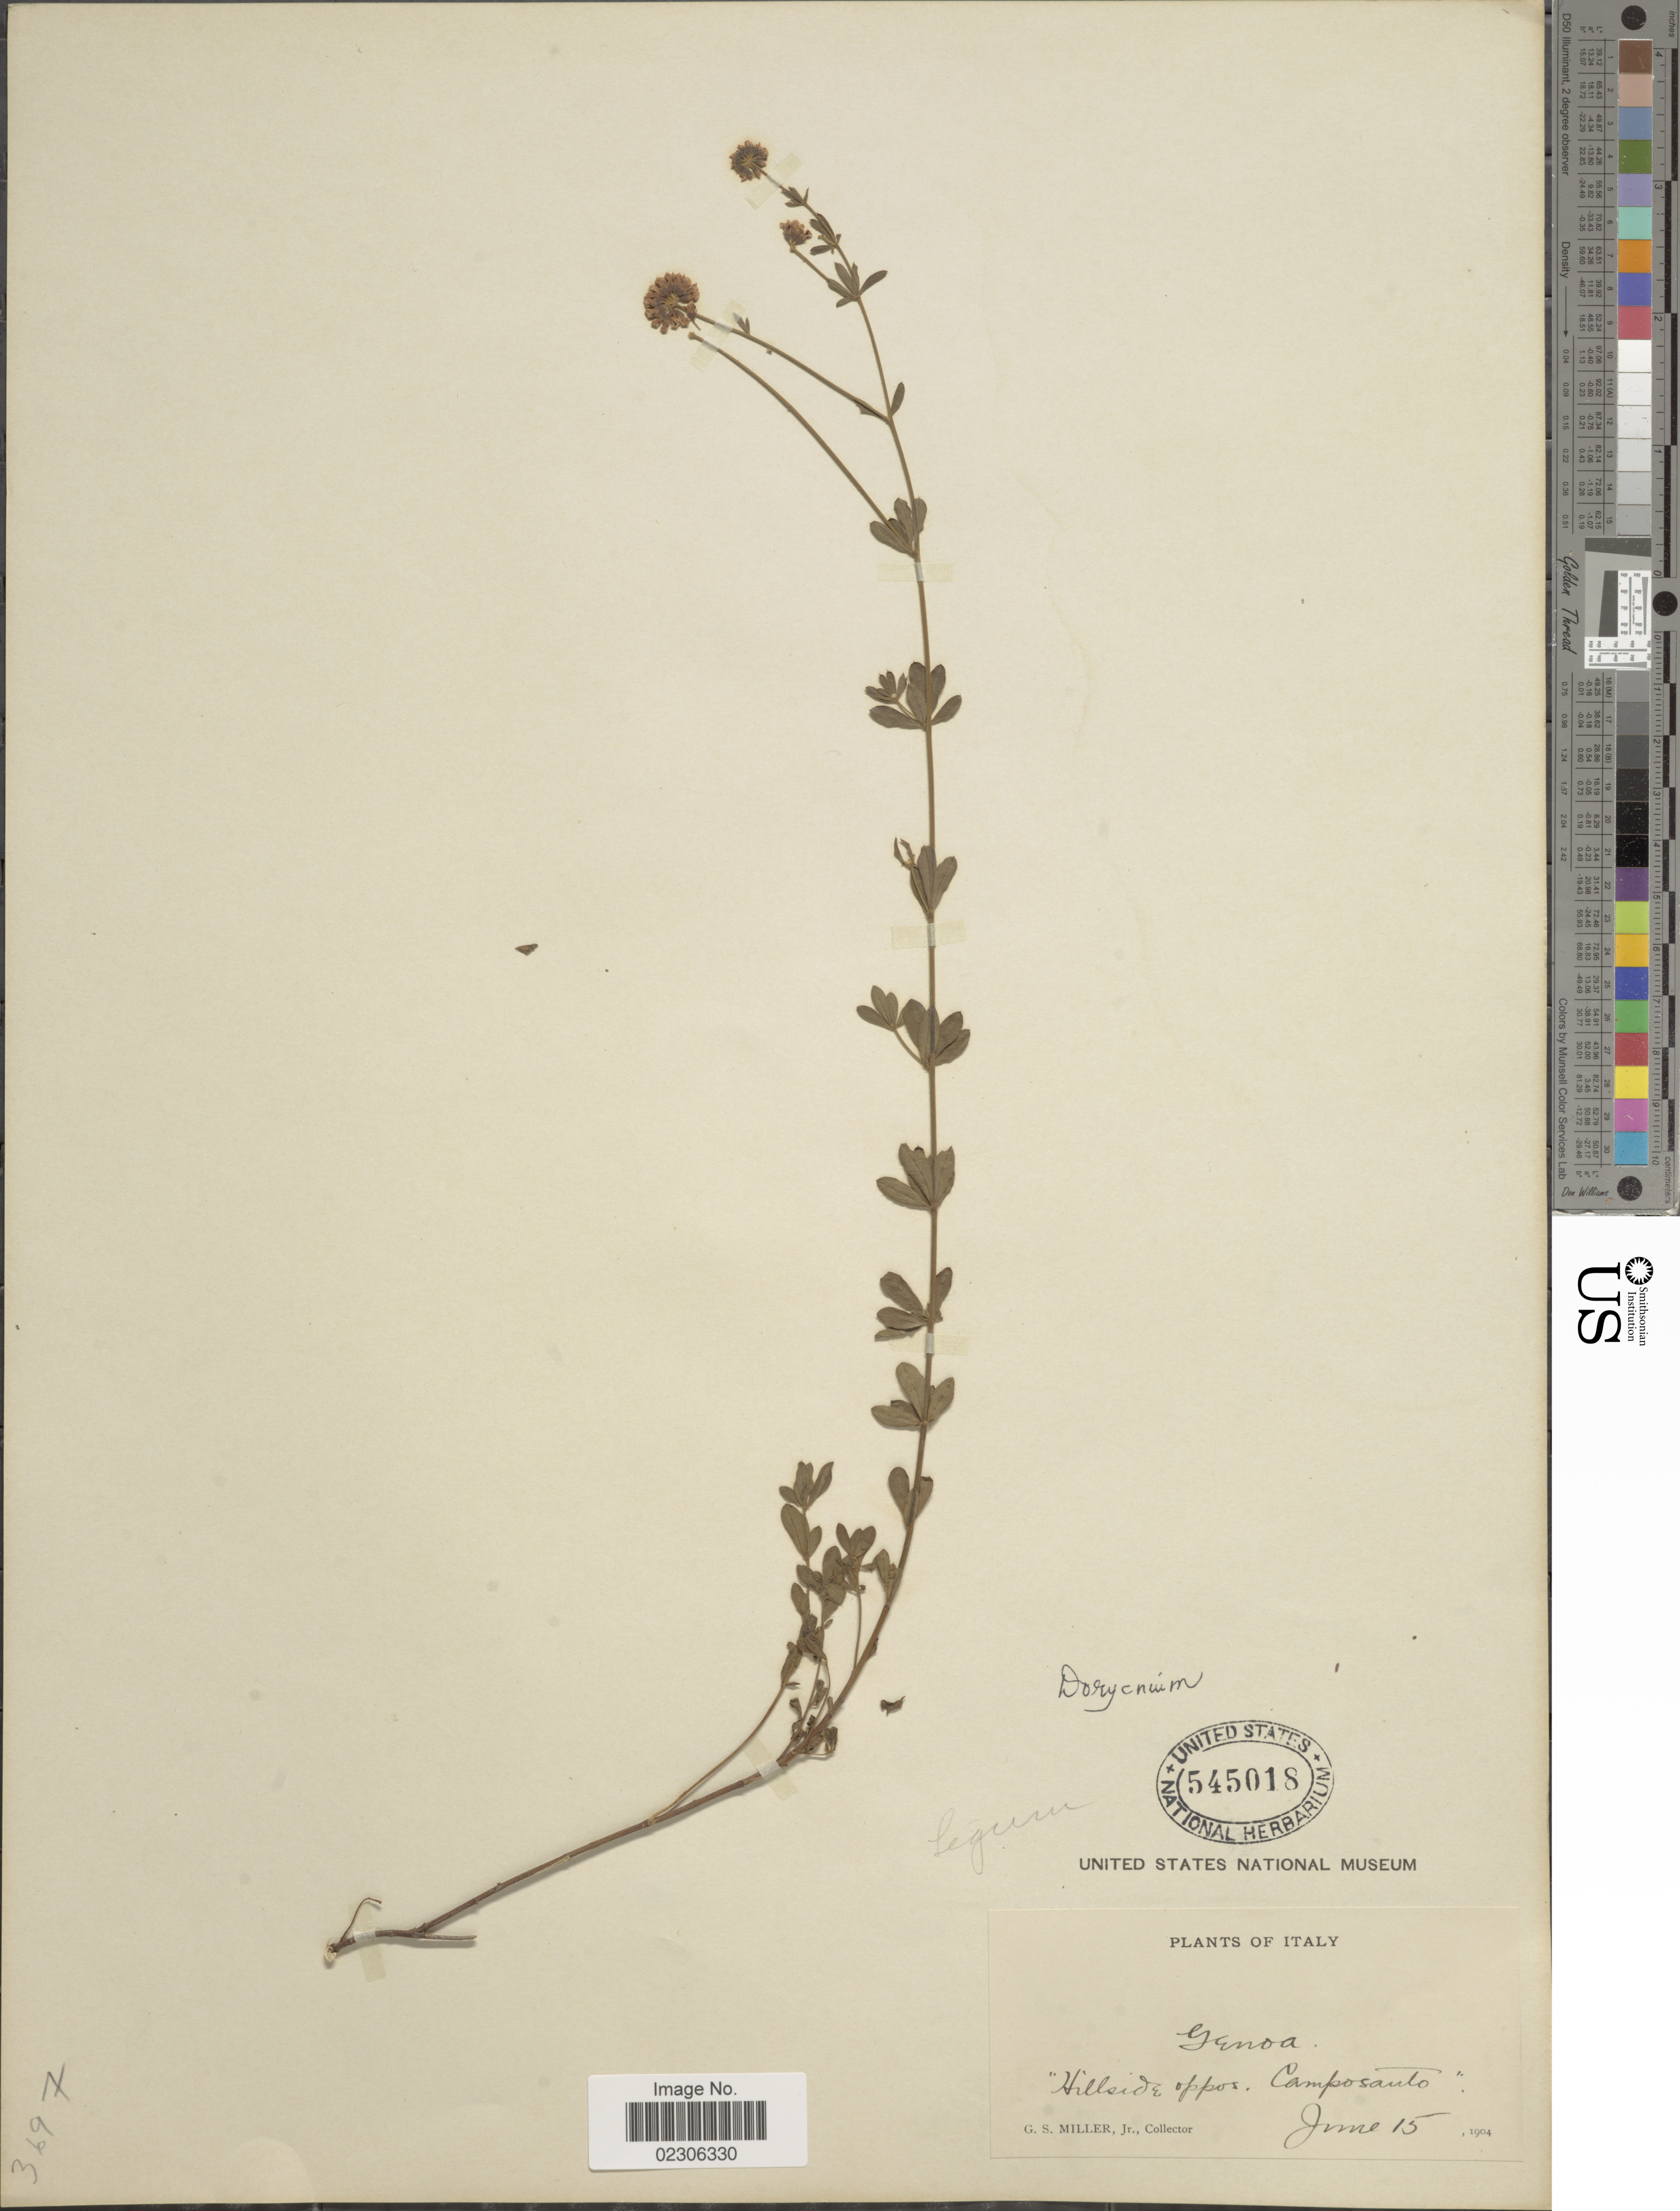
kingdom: Plantae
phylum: Tracheophyta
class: Magnoliopsida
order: Fabales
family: Fabaceae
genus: Dorycnium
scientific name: Dorycnium sp.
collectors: G. S. Miller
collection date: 1904-06-15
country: Italy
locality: Genoa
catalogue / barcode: US 545018